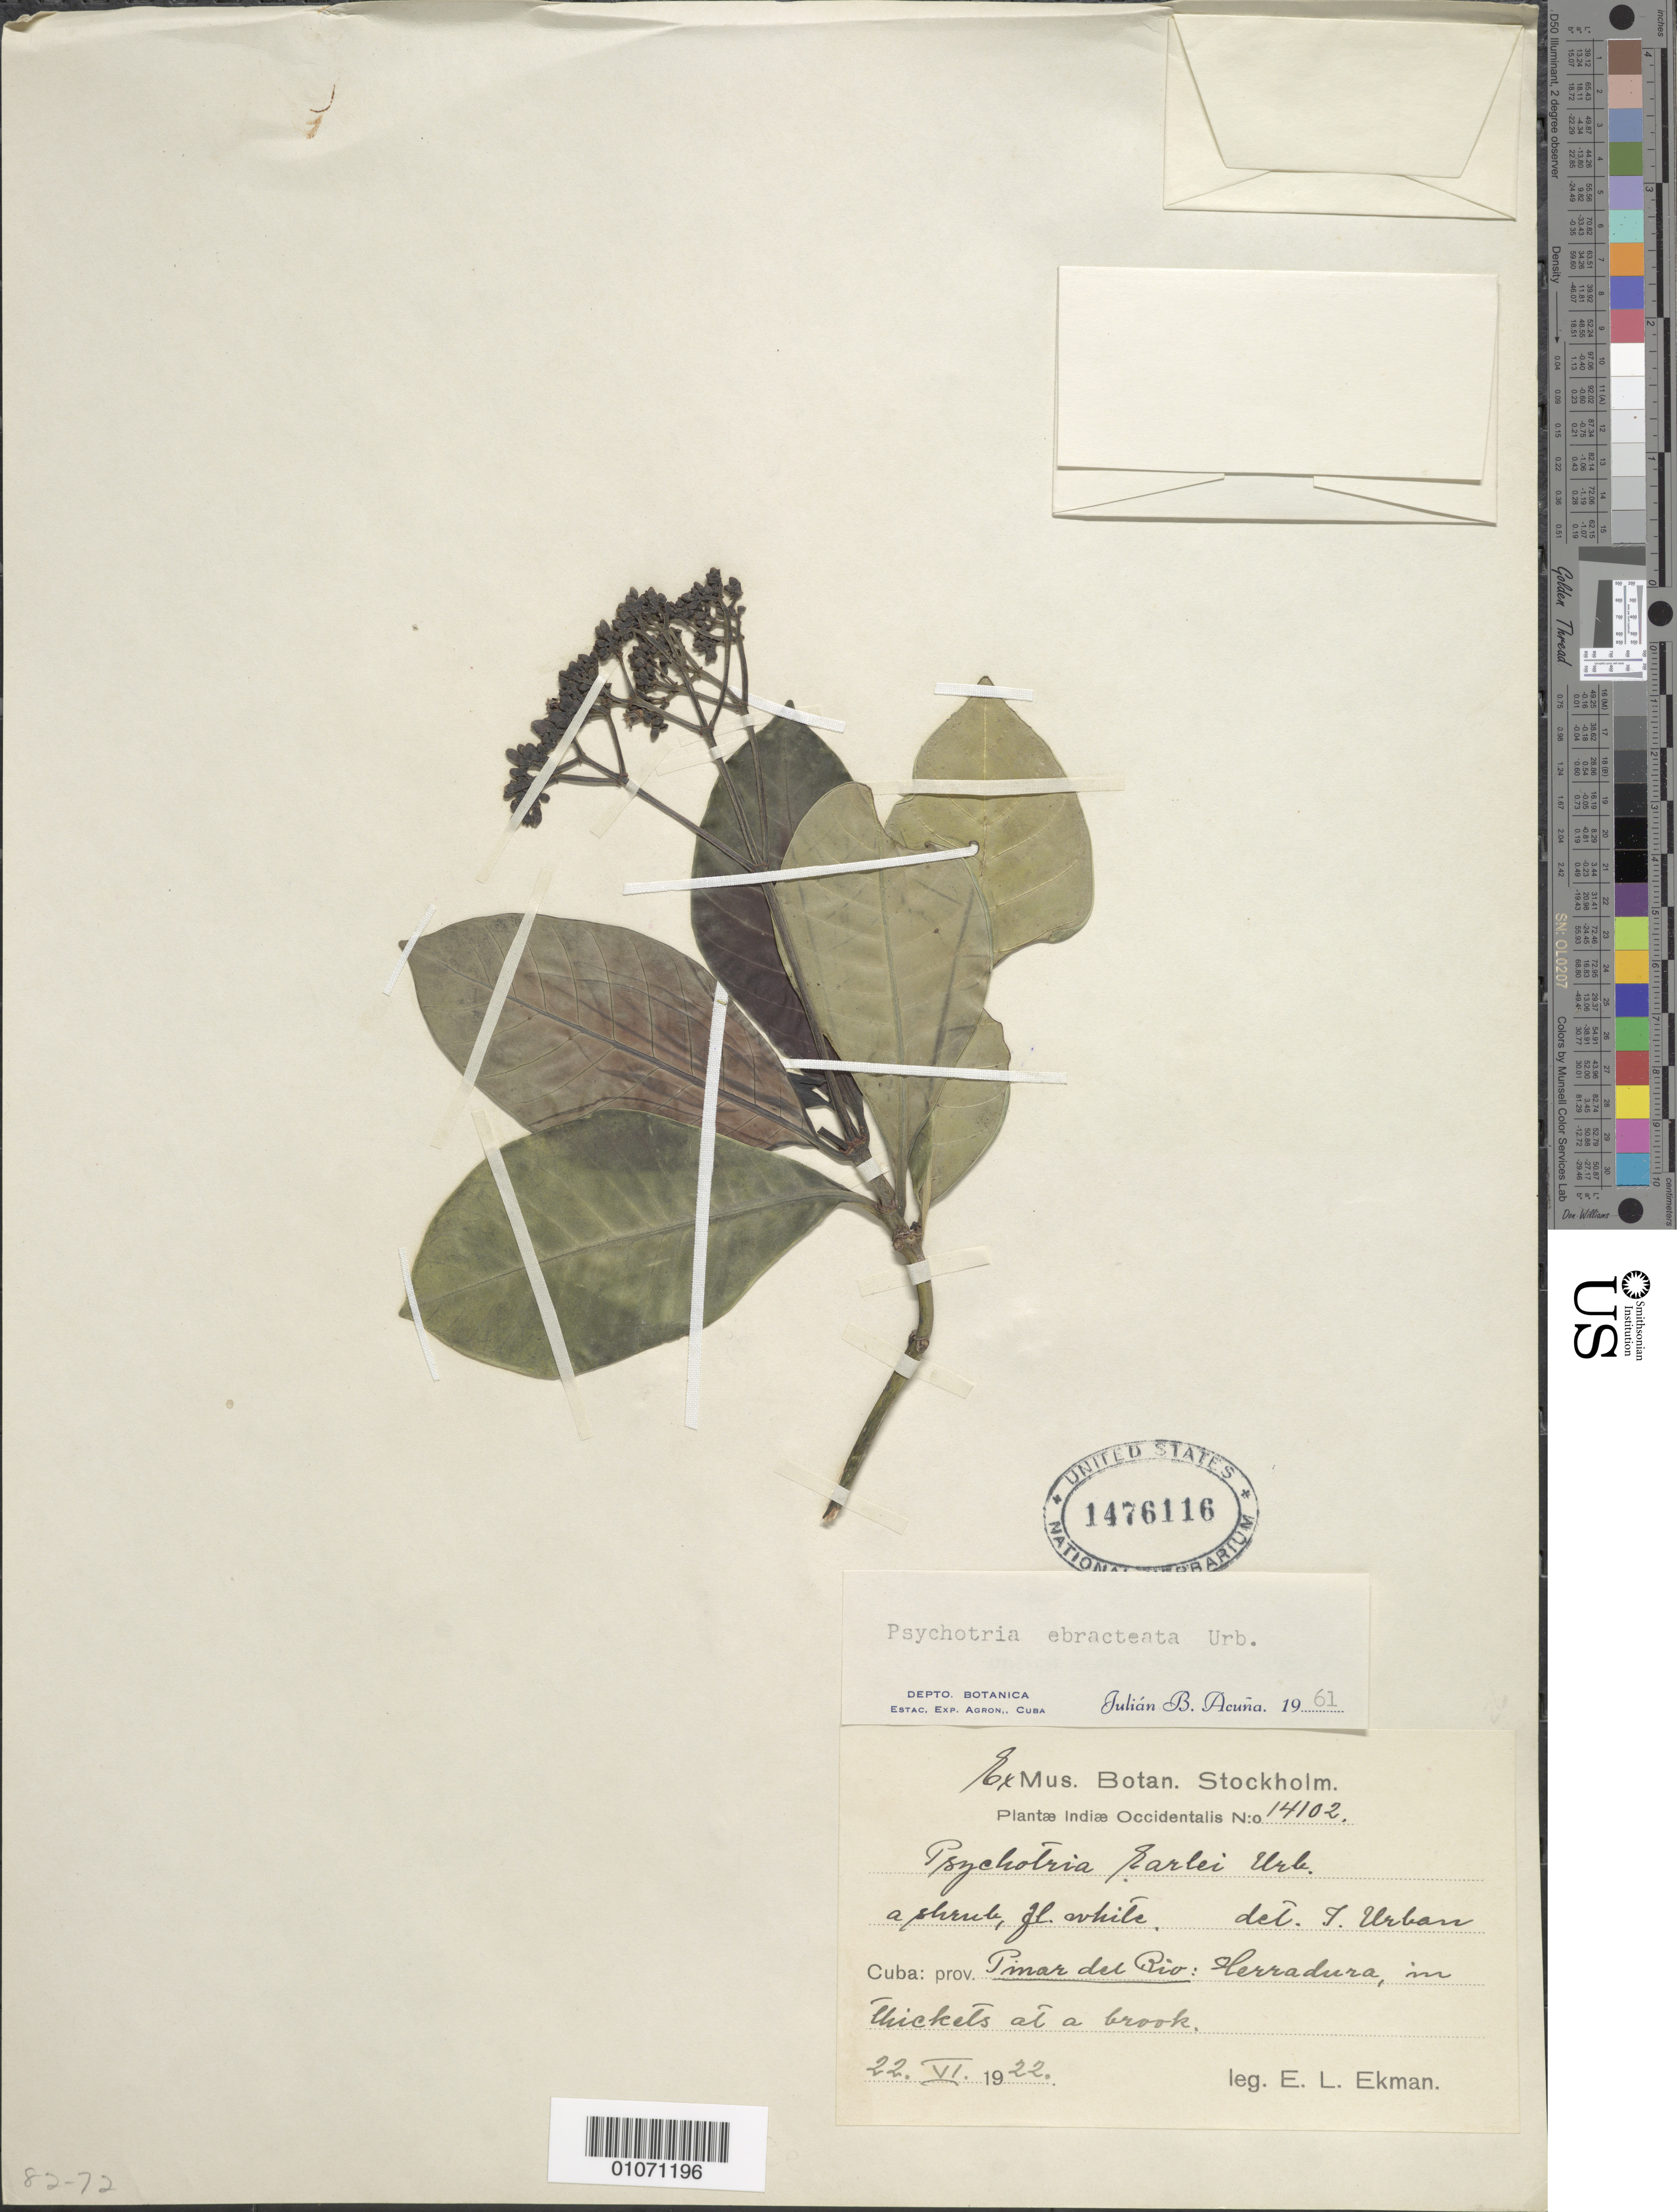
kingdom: Plantae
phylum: Tracheophyta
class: Magnoliopsida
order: Gentianales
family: Rubiaceae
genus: Psychotria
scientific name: Psychotria ebracteata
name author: Urb.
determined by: Acuña, J. B.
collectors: E. L. Ekman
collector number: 14102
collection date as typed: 22 Jun 1922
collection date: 1922-06-22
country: Cuba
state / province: Pinar del Río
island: Cuba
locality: Herradura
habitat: In thickets at a brook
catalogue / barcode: US 1476116